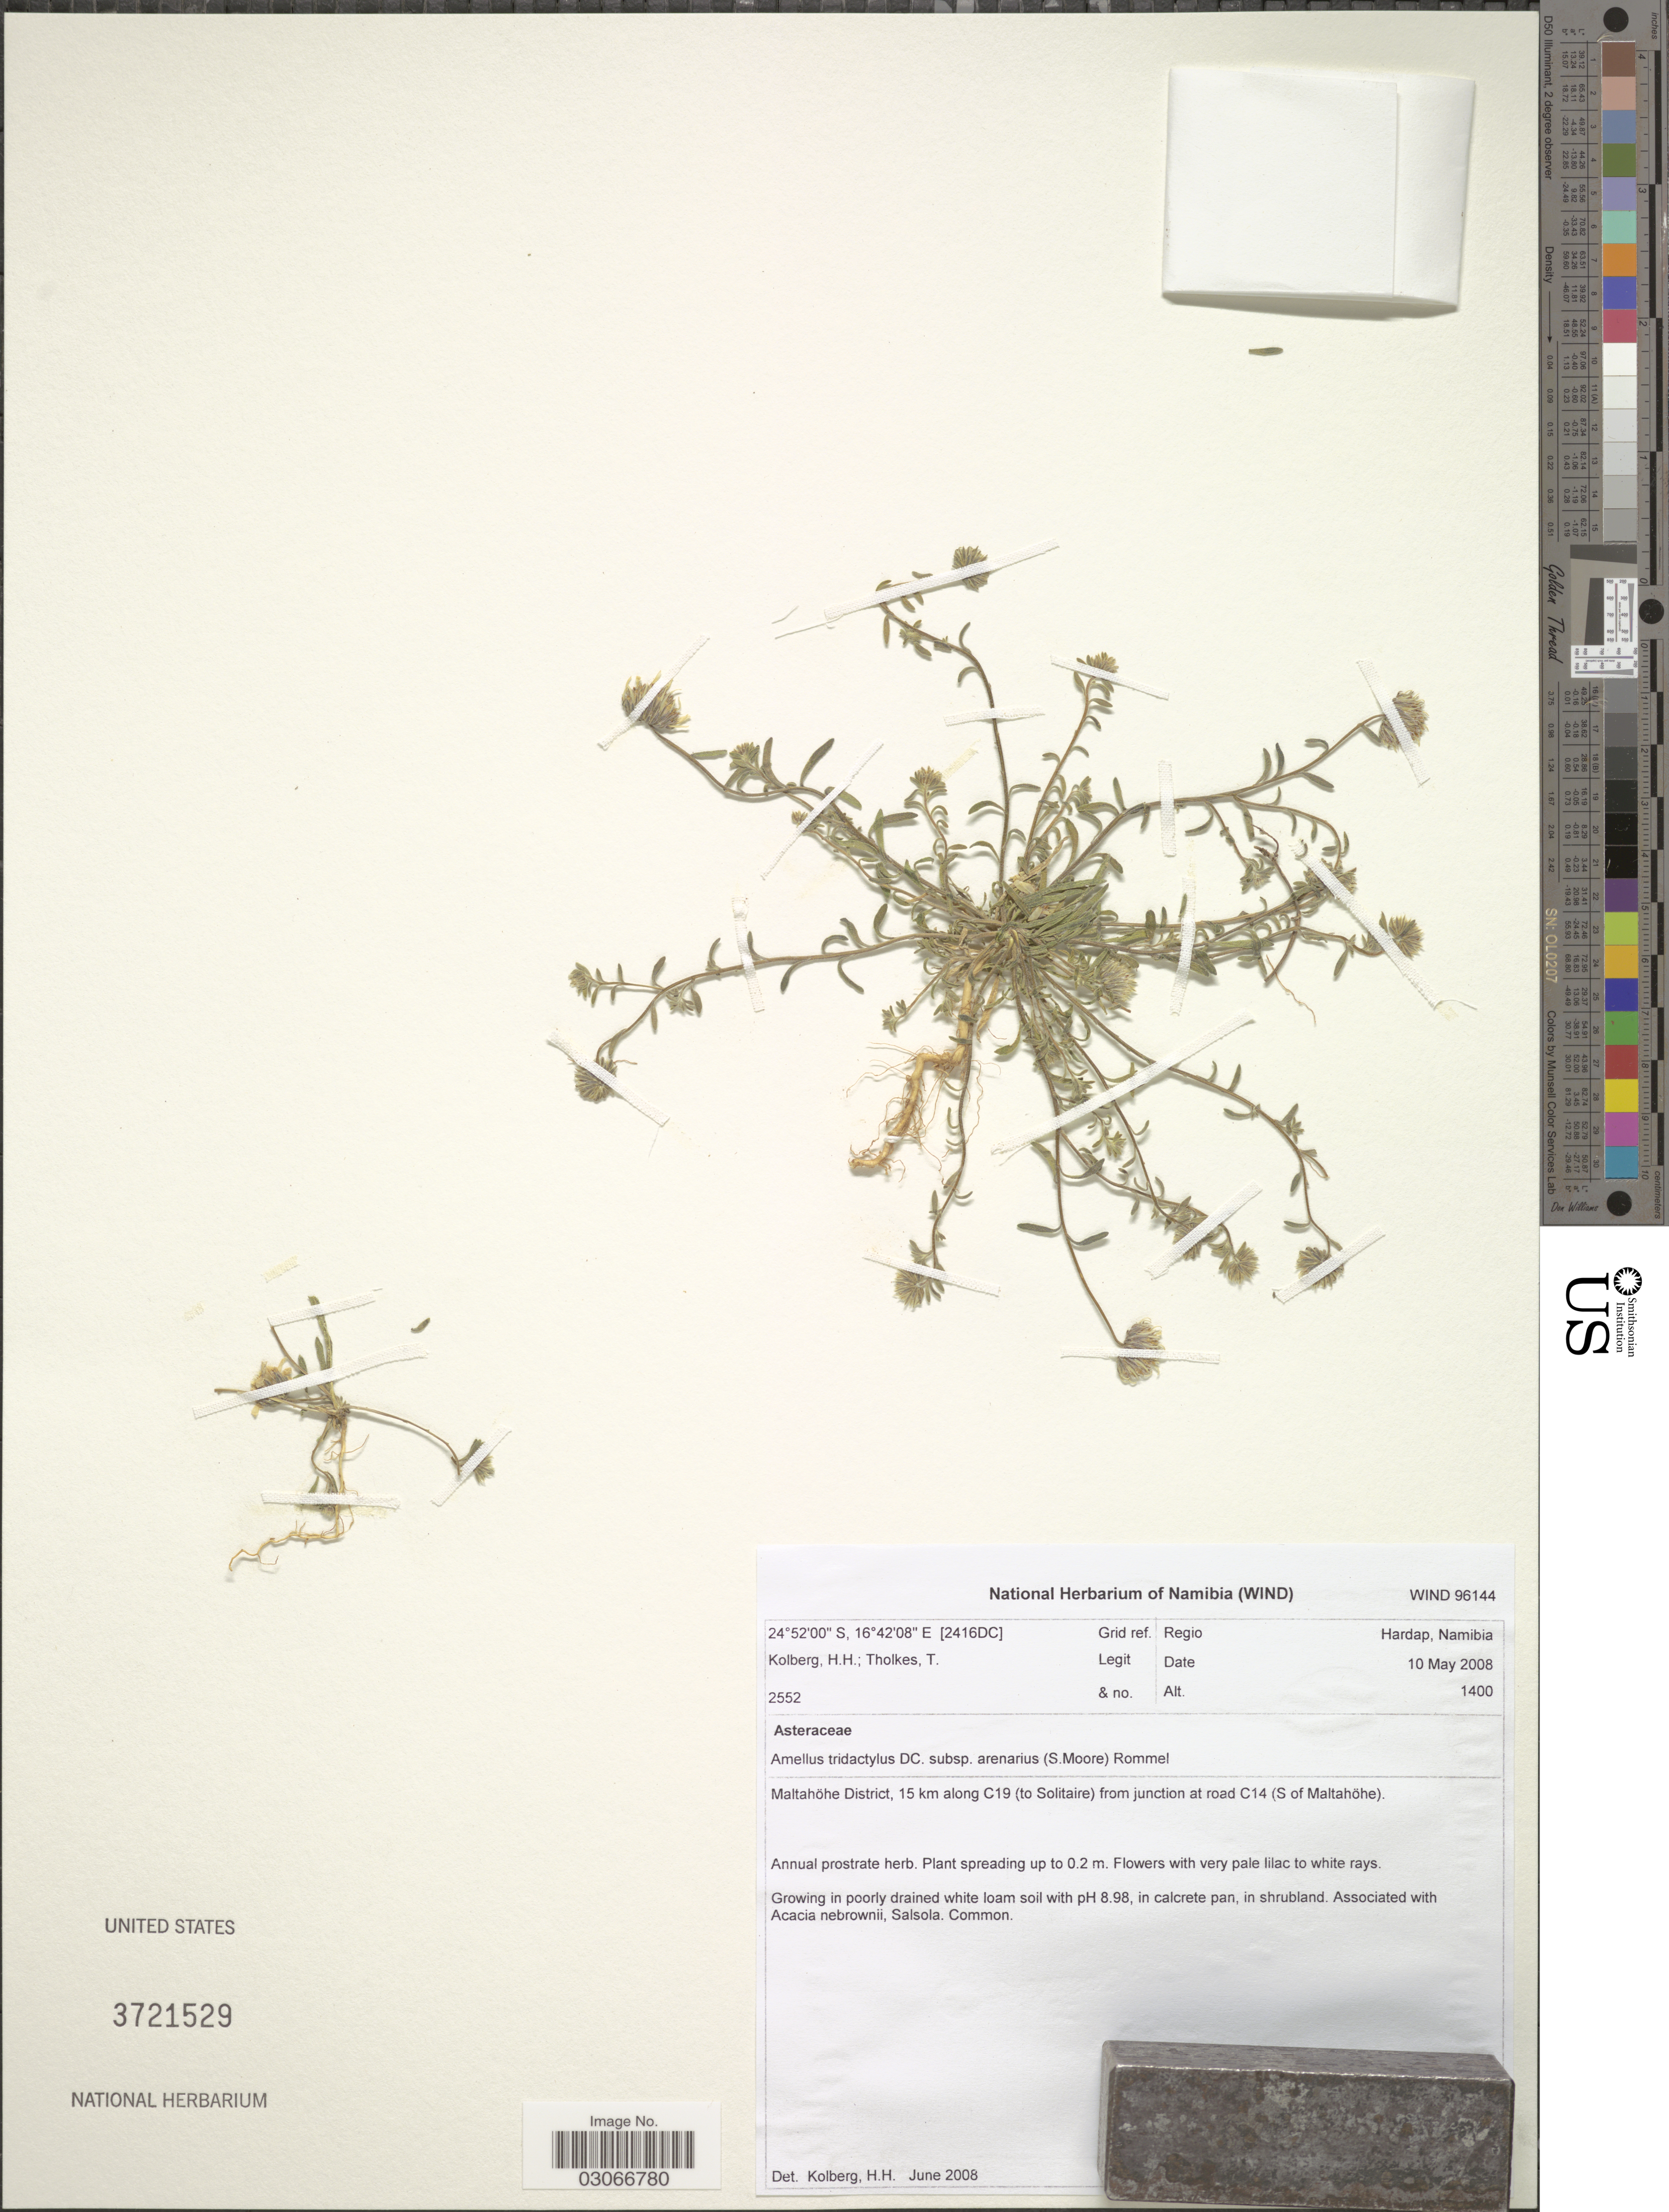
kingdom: Plantae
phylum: Tracheophyta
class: Magnoliopsida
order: Asterales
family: Asteraceae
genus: Amellus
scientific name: Amellus tridactylus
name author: DC.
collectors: H. H. Kolberg & T. Tholkes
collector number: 2552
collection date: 2008-05-10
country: Namibia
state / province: Hardap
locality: [2416DC] Grid ref. Regio Hardap, Namibia. Maltahöhe District, 15 km along C19 (to Solitaire) from junction at road C14 (S of Maltahöhe).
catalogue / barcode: US 3721529